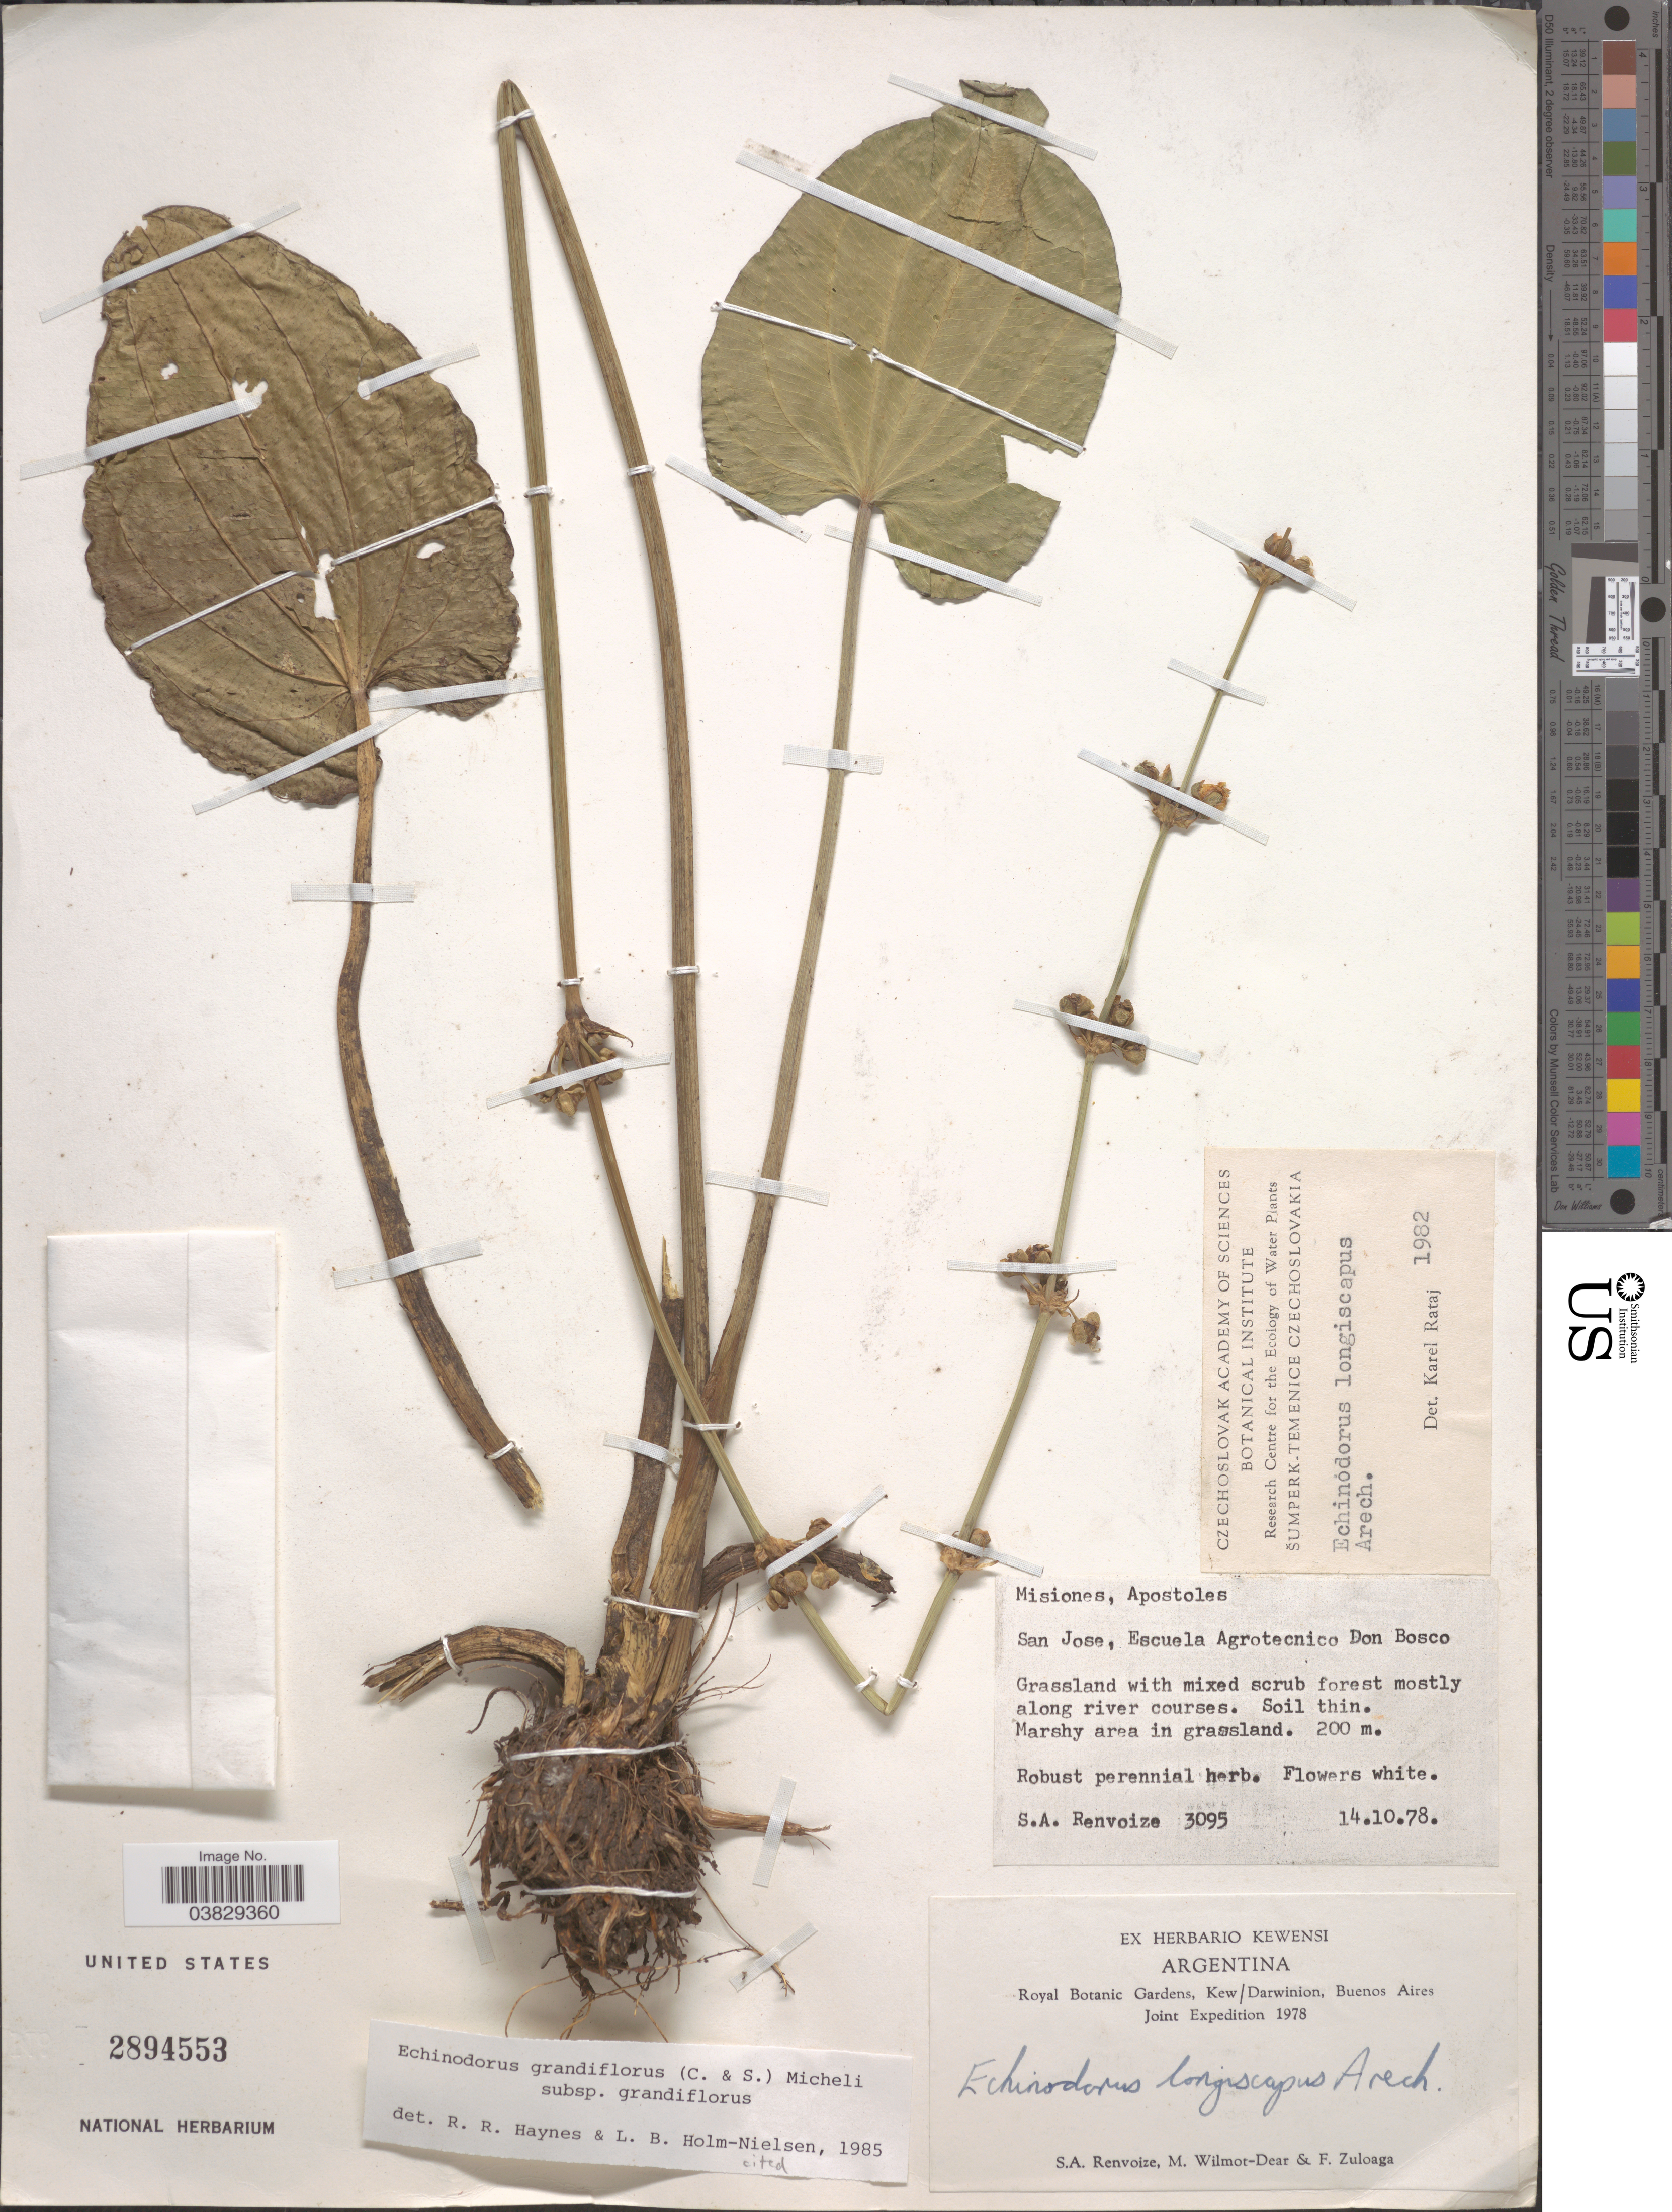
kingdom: Plantae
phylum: Tracheophyta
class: Liliopsida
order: Alismatales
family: Alismataceae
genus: Echinodorus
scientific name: Echinodorus grandiflorus subsp. grandiflorus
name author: (Cham. & Schltdl.) Micheli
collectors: S. A. Renvoize, M. Wilmot-Dear & N. Tur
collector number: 3095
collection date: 1978-10-14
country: Argentina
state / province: Misiones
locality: Apostoles. San Jose, Escuela Agrotecnico Don Bosco.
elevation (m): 200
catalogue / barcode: US 2894553